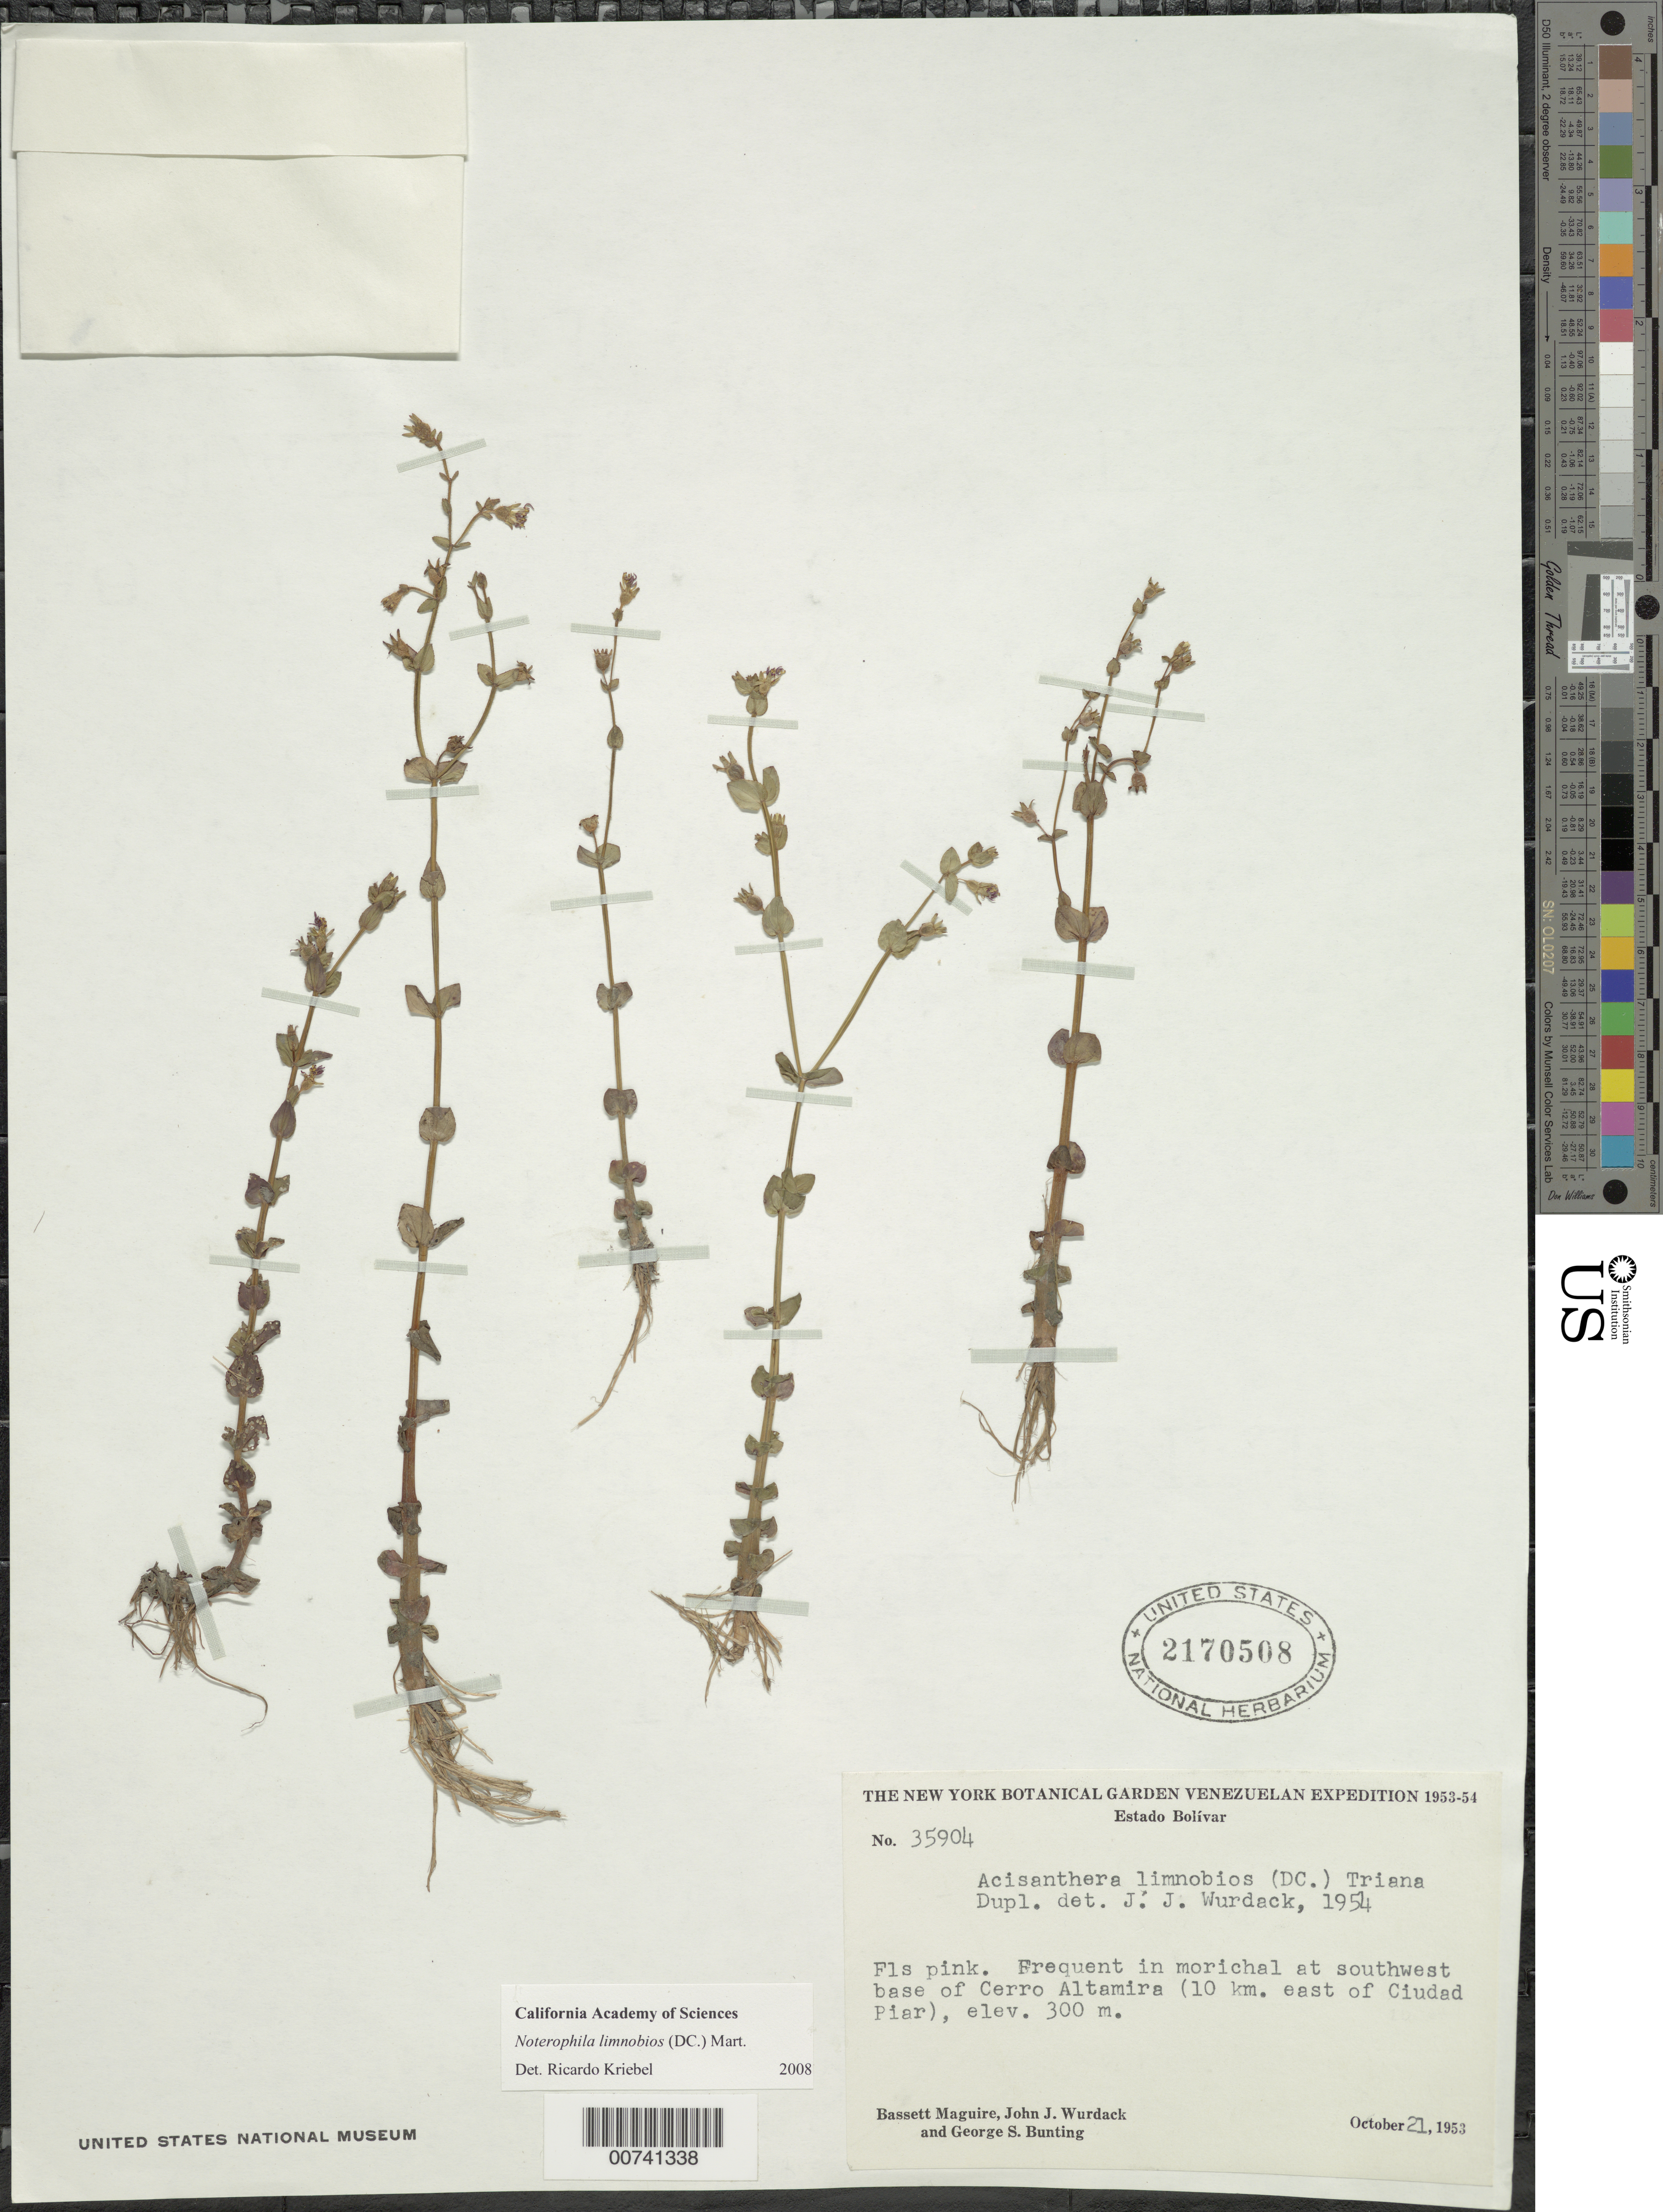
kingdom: Plantae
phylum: Tracheophyta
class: Magnoliopsida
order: Myrtales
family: Melastomataceae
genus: Noterophila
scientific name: Noterophila limnobios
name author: (DC.) Mart.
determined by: Kriebel, R.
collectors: B. Maguire, J. J. Wurdack & G. S. Bunting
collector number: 35904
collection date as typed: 21-Oct-53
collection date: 1953-10-21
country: Venezuela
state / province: Bolívar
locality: Cerro Altamira, 10 km E of Ciudad Piar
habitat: SW base, in morichal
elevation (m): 300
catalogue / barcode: US 2170508